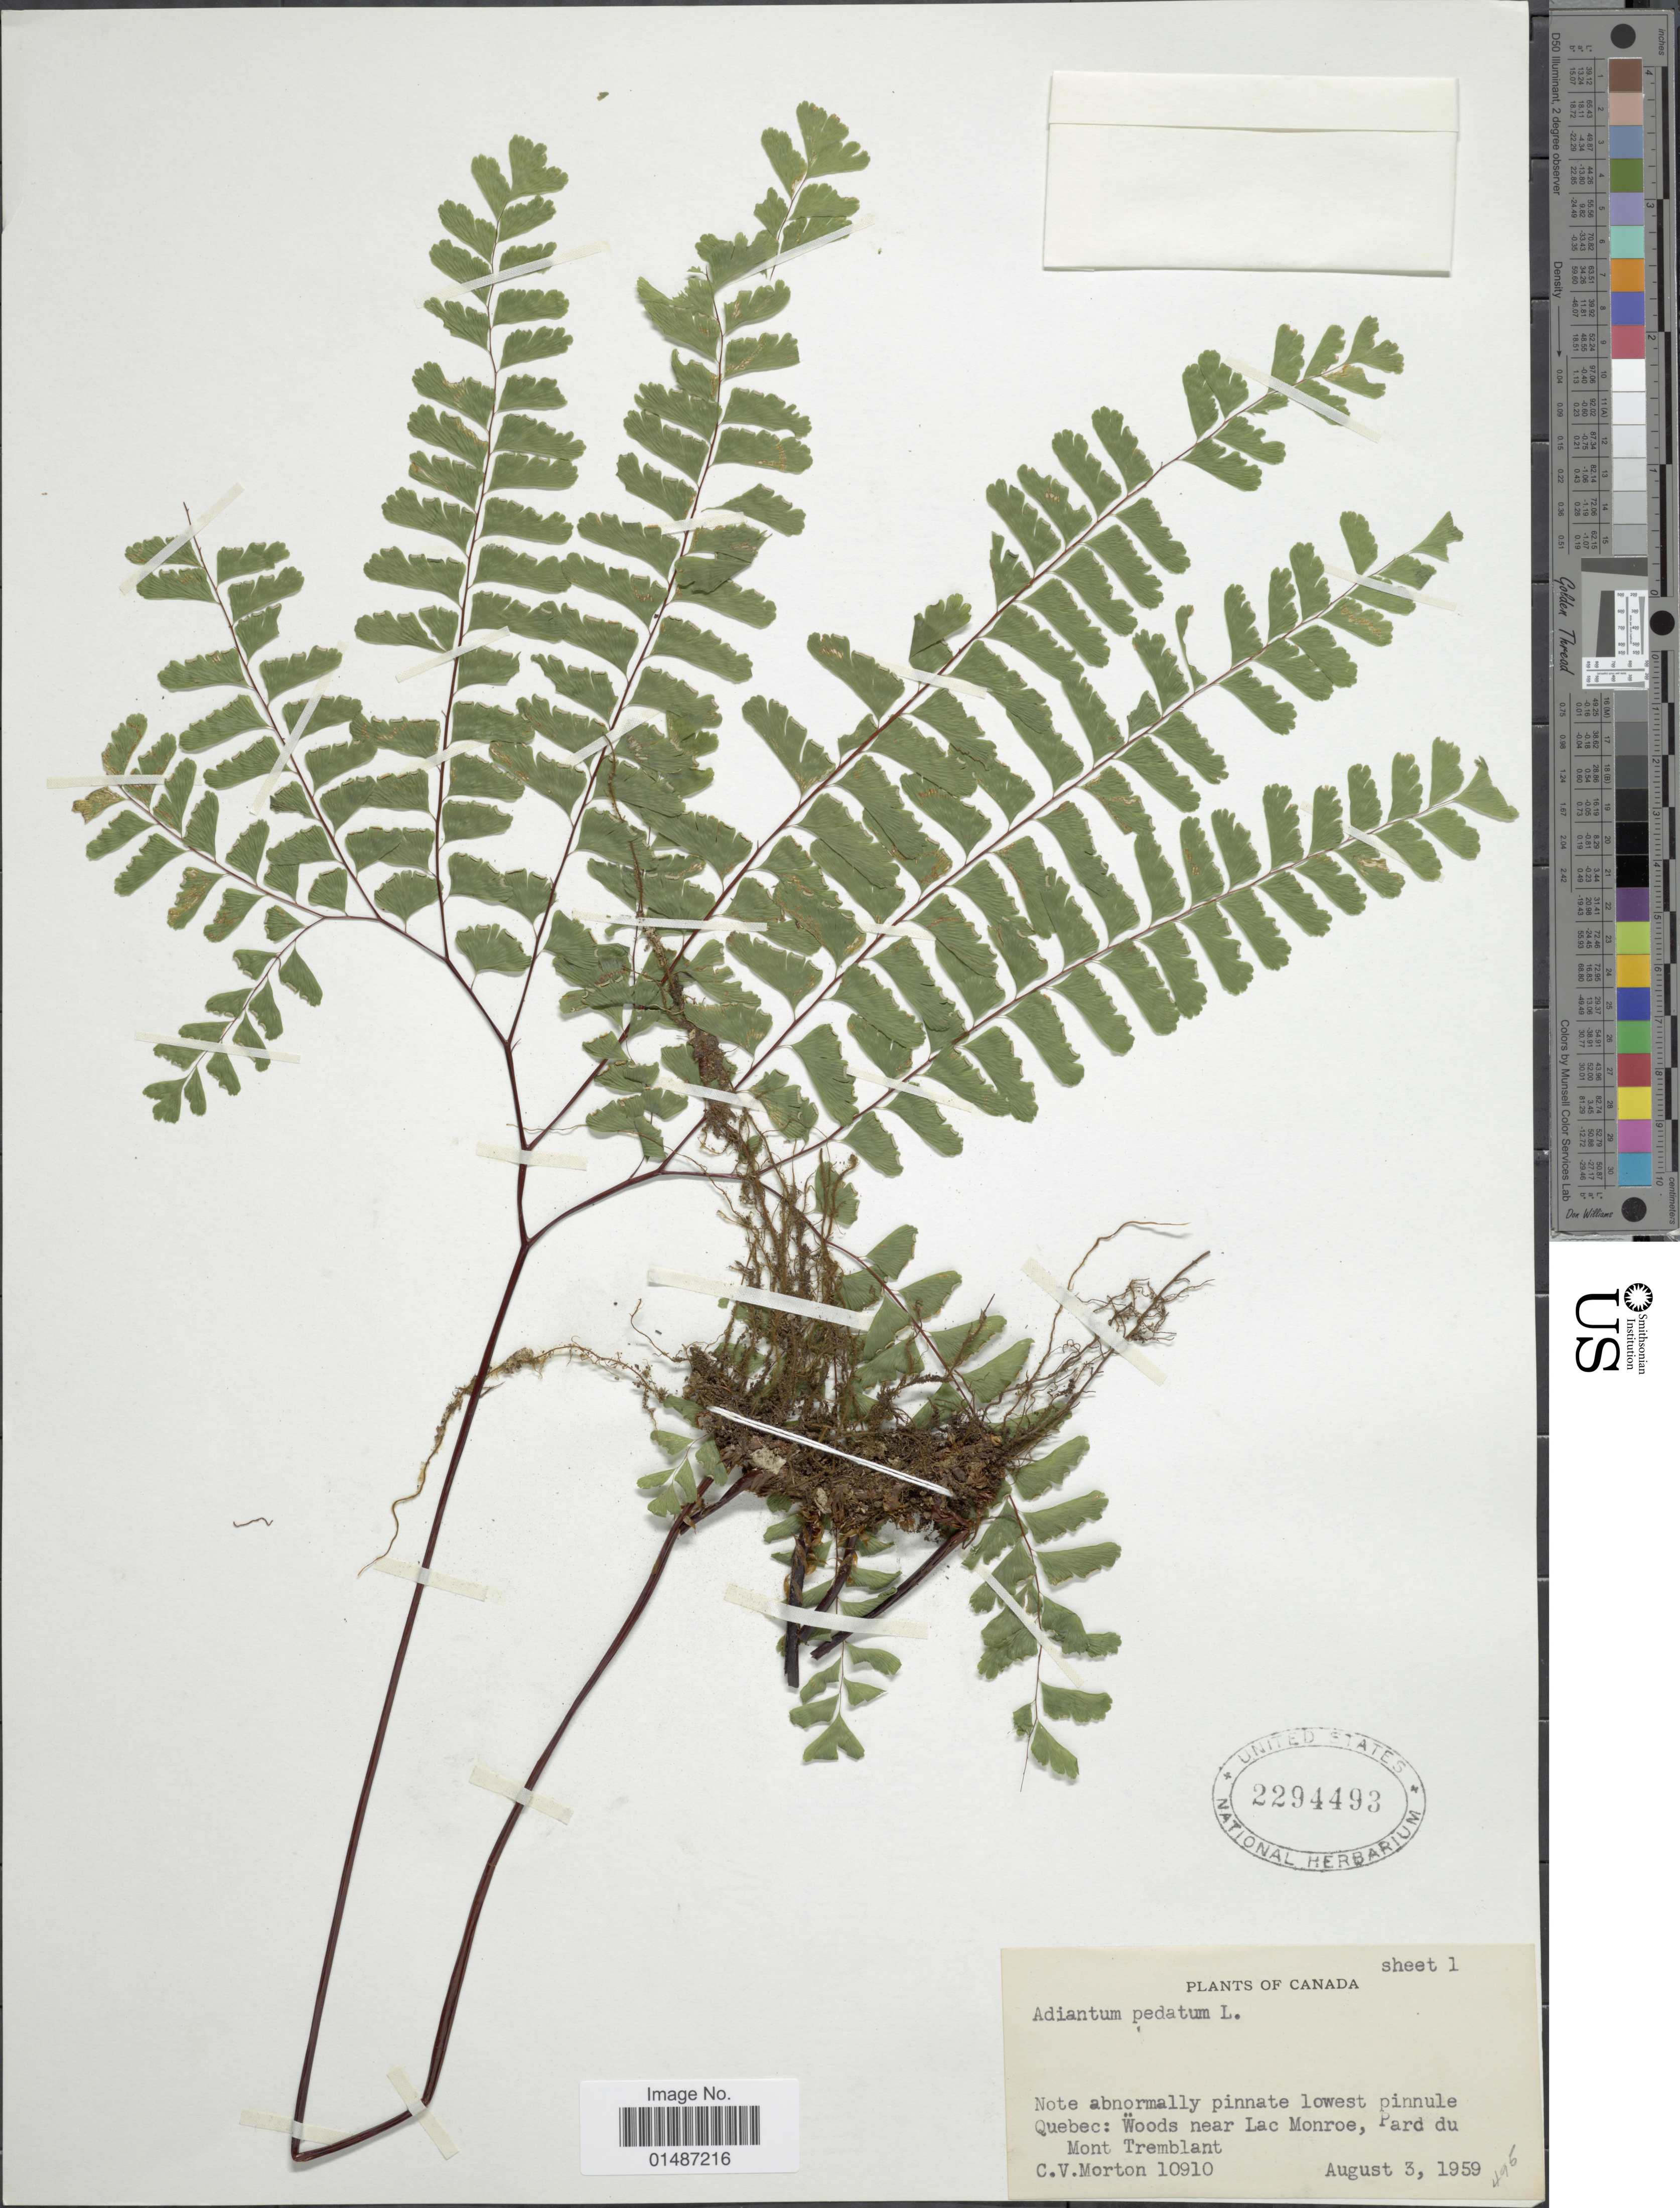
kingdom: Plantae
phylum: Tracheophyta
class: Polypodiopsida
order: Polypodiales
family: Pteridaceae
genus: Adiantum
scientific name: Adiantum pedatum var. pedatum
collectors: C. V. Morton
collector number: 10910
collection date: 1959-08-03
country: Canada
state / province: Quebec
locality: Woods near Lac Monroe, Pard du Mont Tremblant.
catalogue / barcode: US 2294493